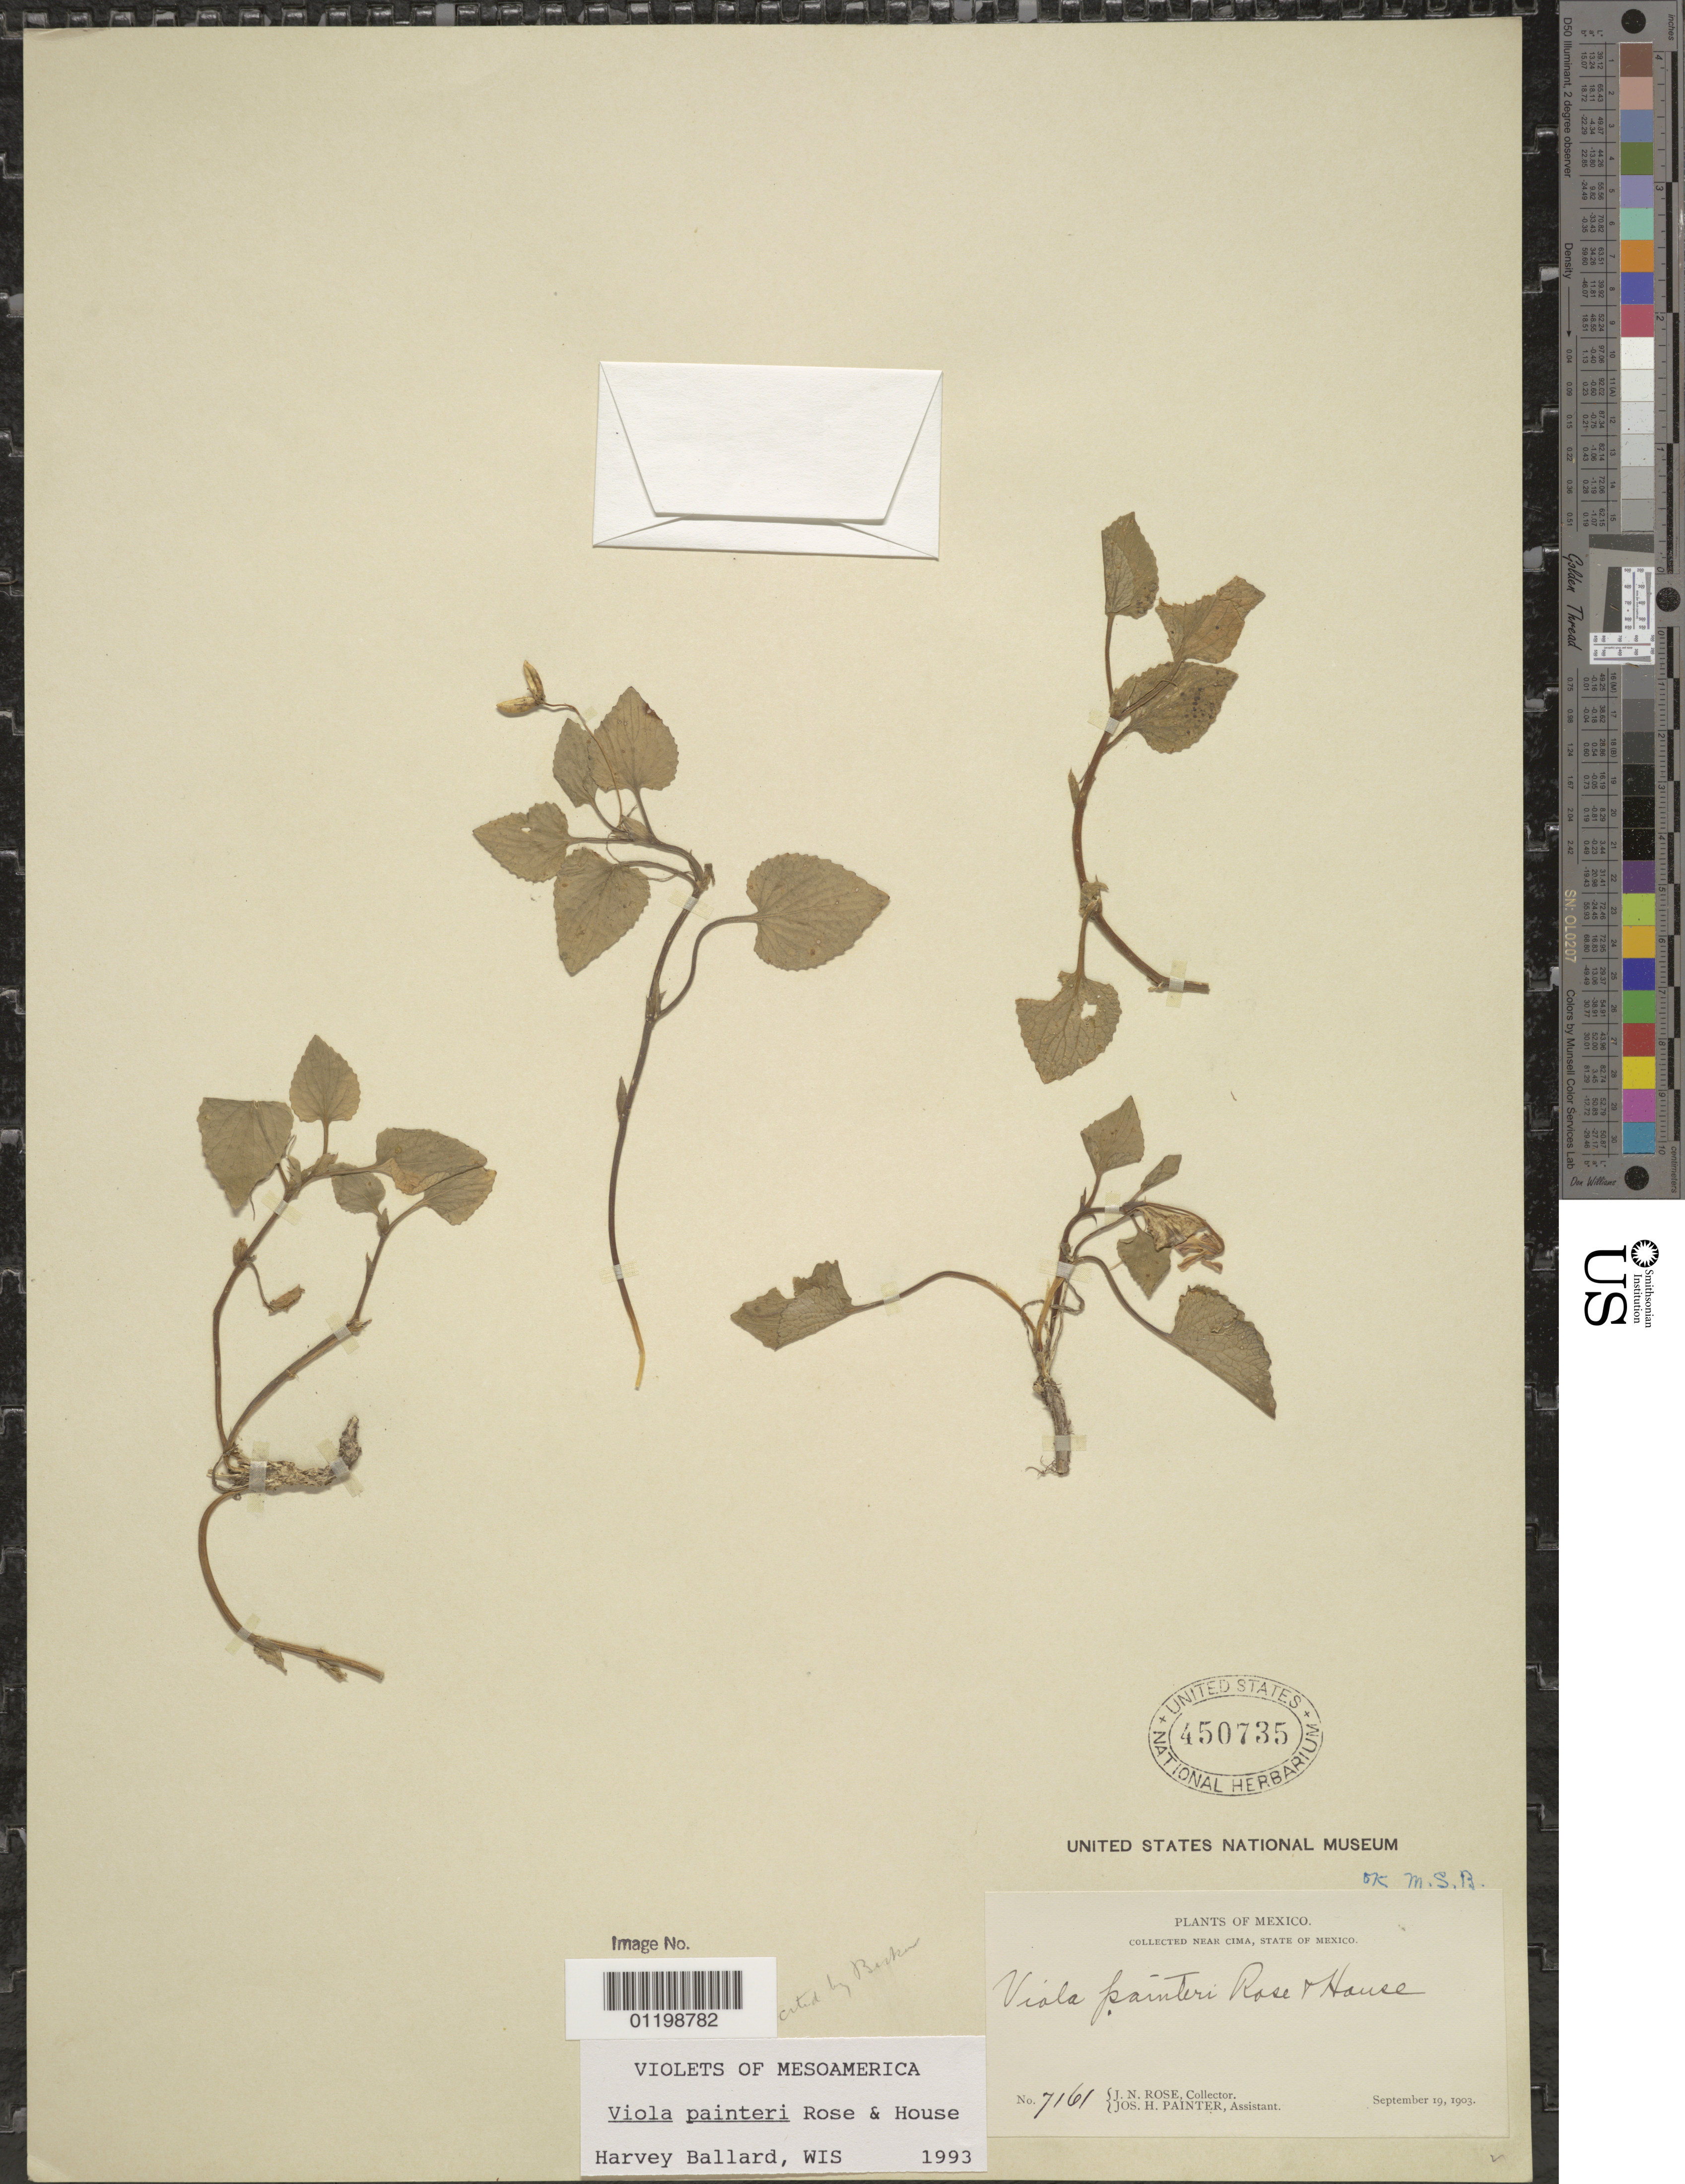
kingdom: Plantae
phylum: Tracheophyta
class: Magnoliopsida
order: Malpighiales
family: Violaceae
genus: Viola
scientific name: Viola painteri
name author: Rose & House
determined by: Ballard, Harvey E.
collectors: J. N. Rose & J. H. Painter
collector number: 7161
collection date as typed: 19 Sep 1903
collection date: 1903-09-19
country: Mexico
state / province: México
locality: Near Cima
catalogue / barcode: US 450735